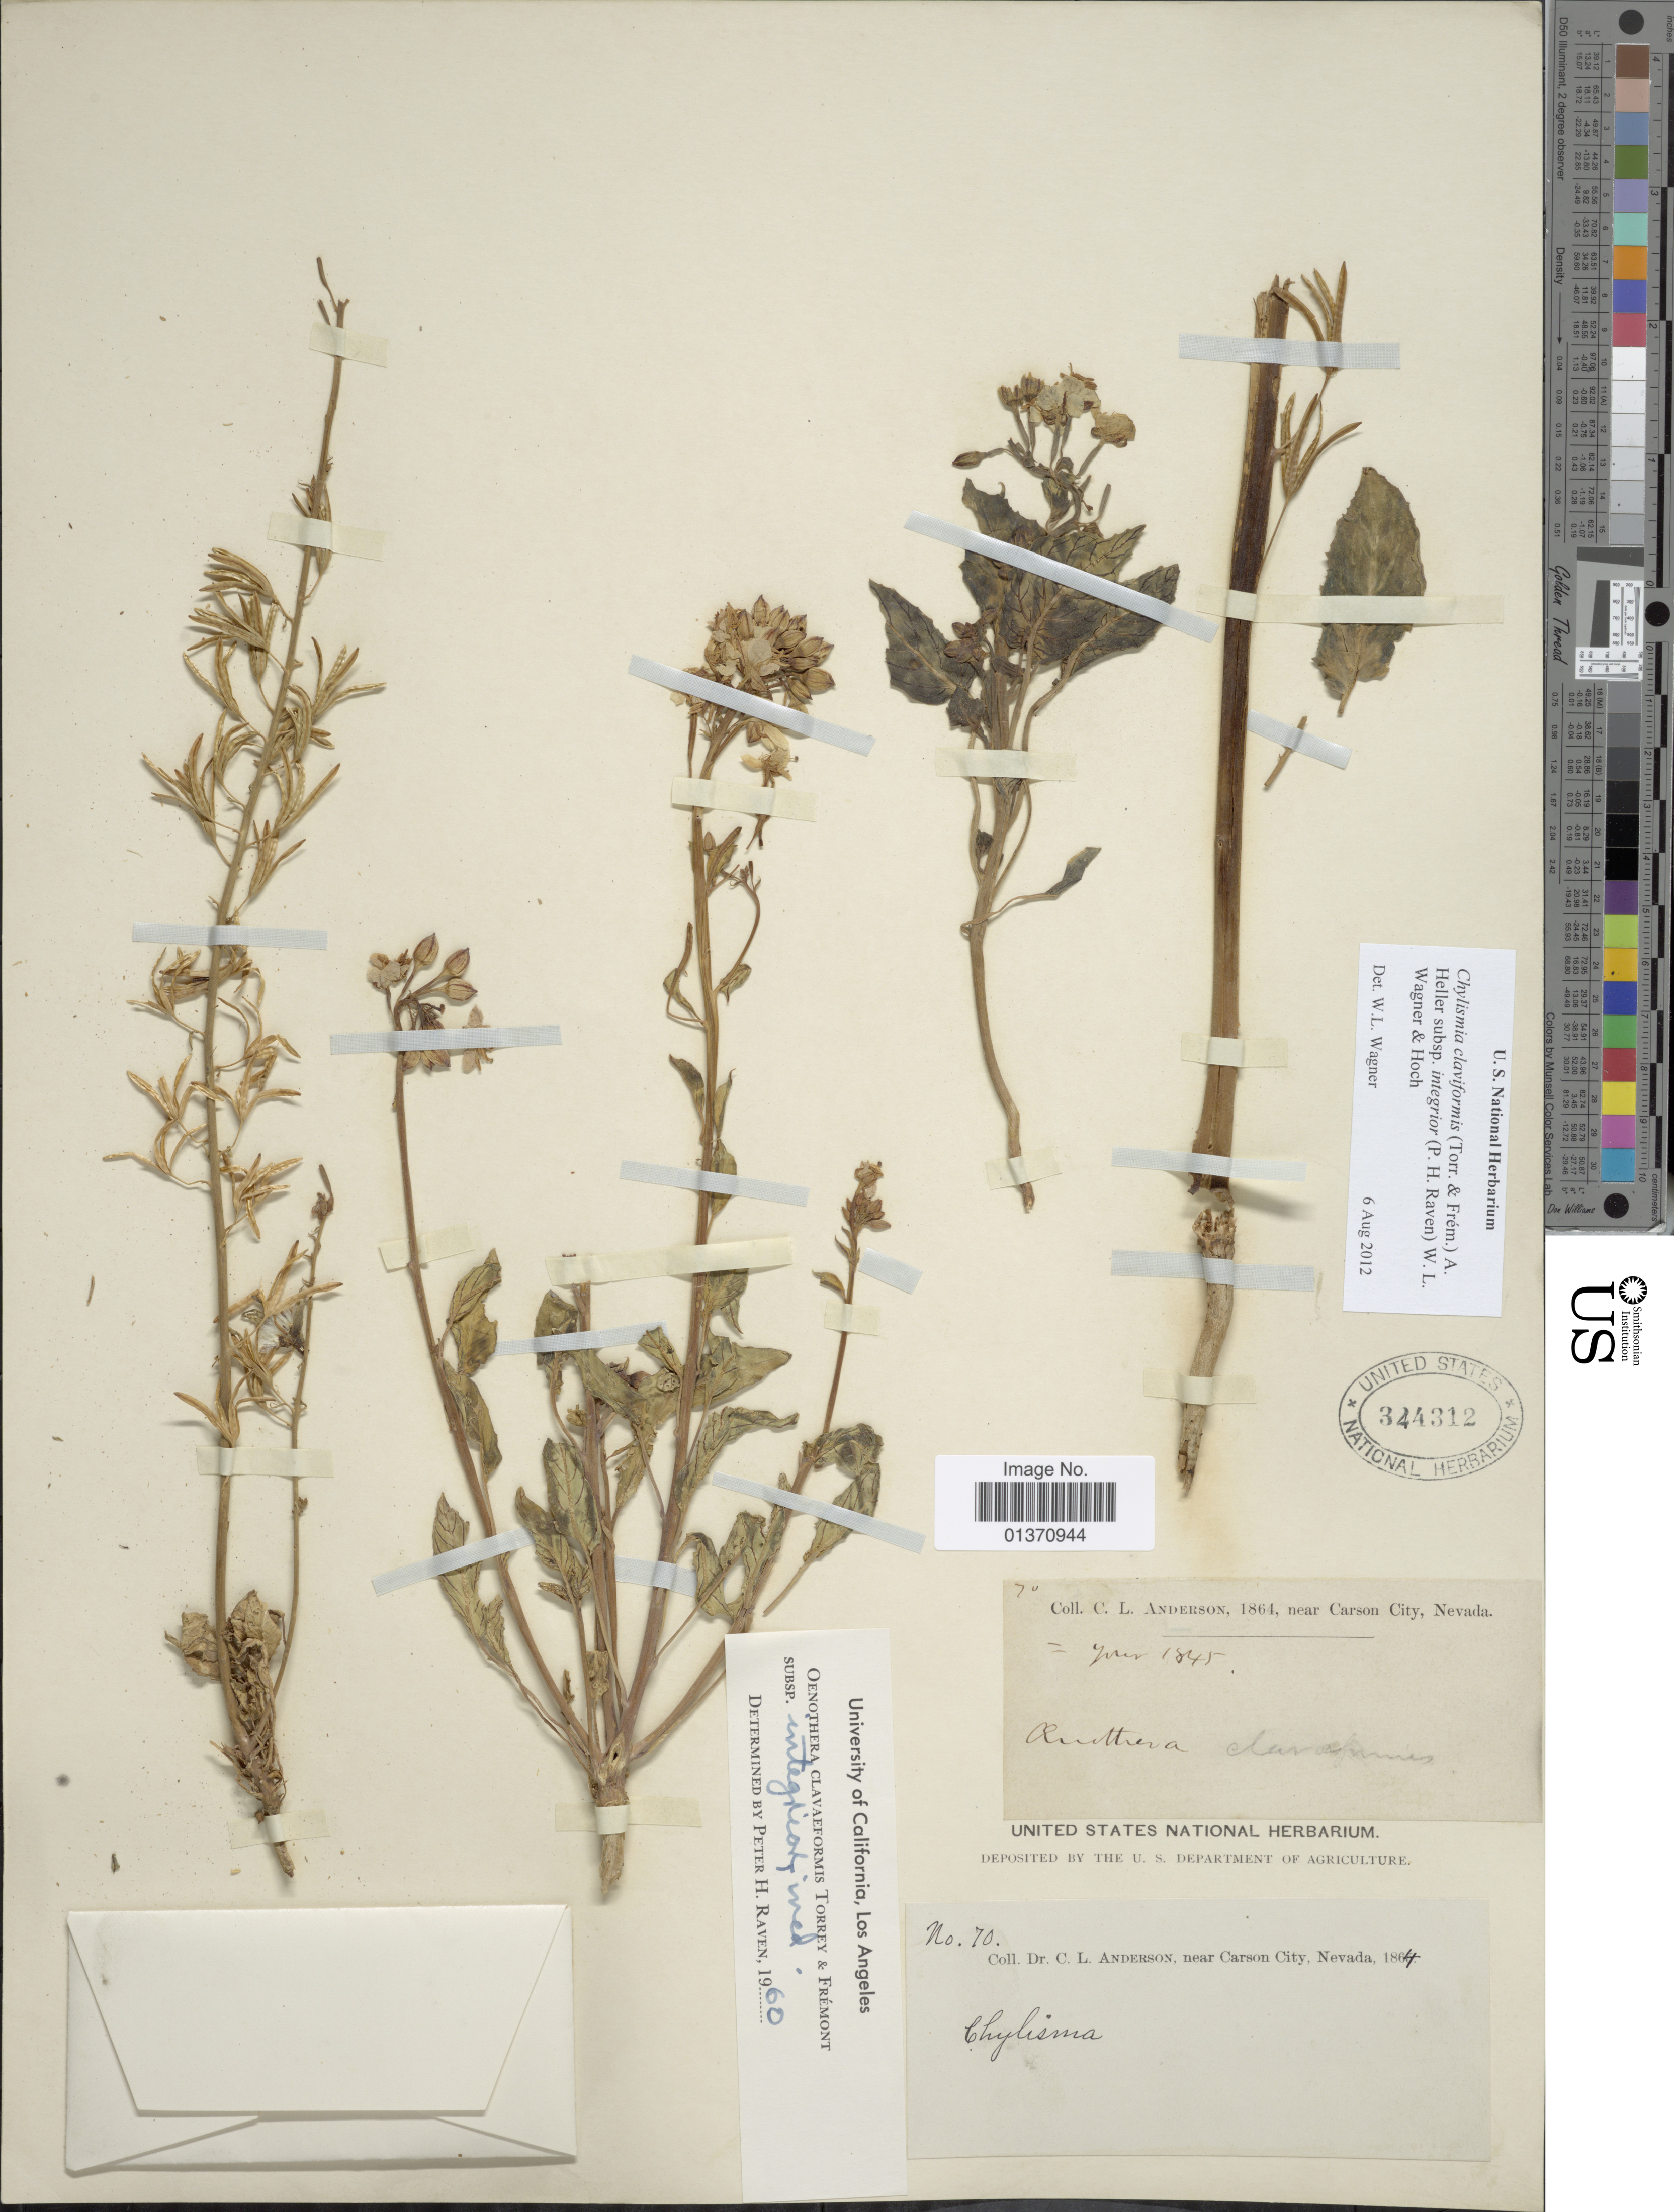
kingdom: Plantae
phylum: Tracheophyta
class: Magnoliopsida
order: Myrtales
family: Onagraceae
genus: Chylismia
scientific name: Chylismia claviformis subsp. integrior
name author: (P.H. Raven) W.L. Wagner & Hoch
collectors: C. L. Anderson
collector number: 70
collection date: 1864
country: United States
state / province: Nevada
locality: Near Carson City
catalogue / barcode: US 344312